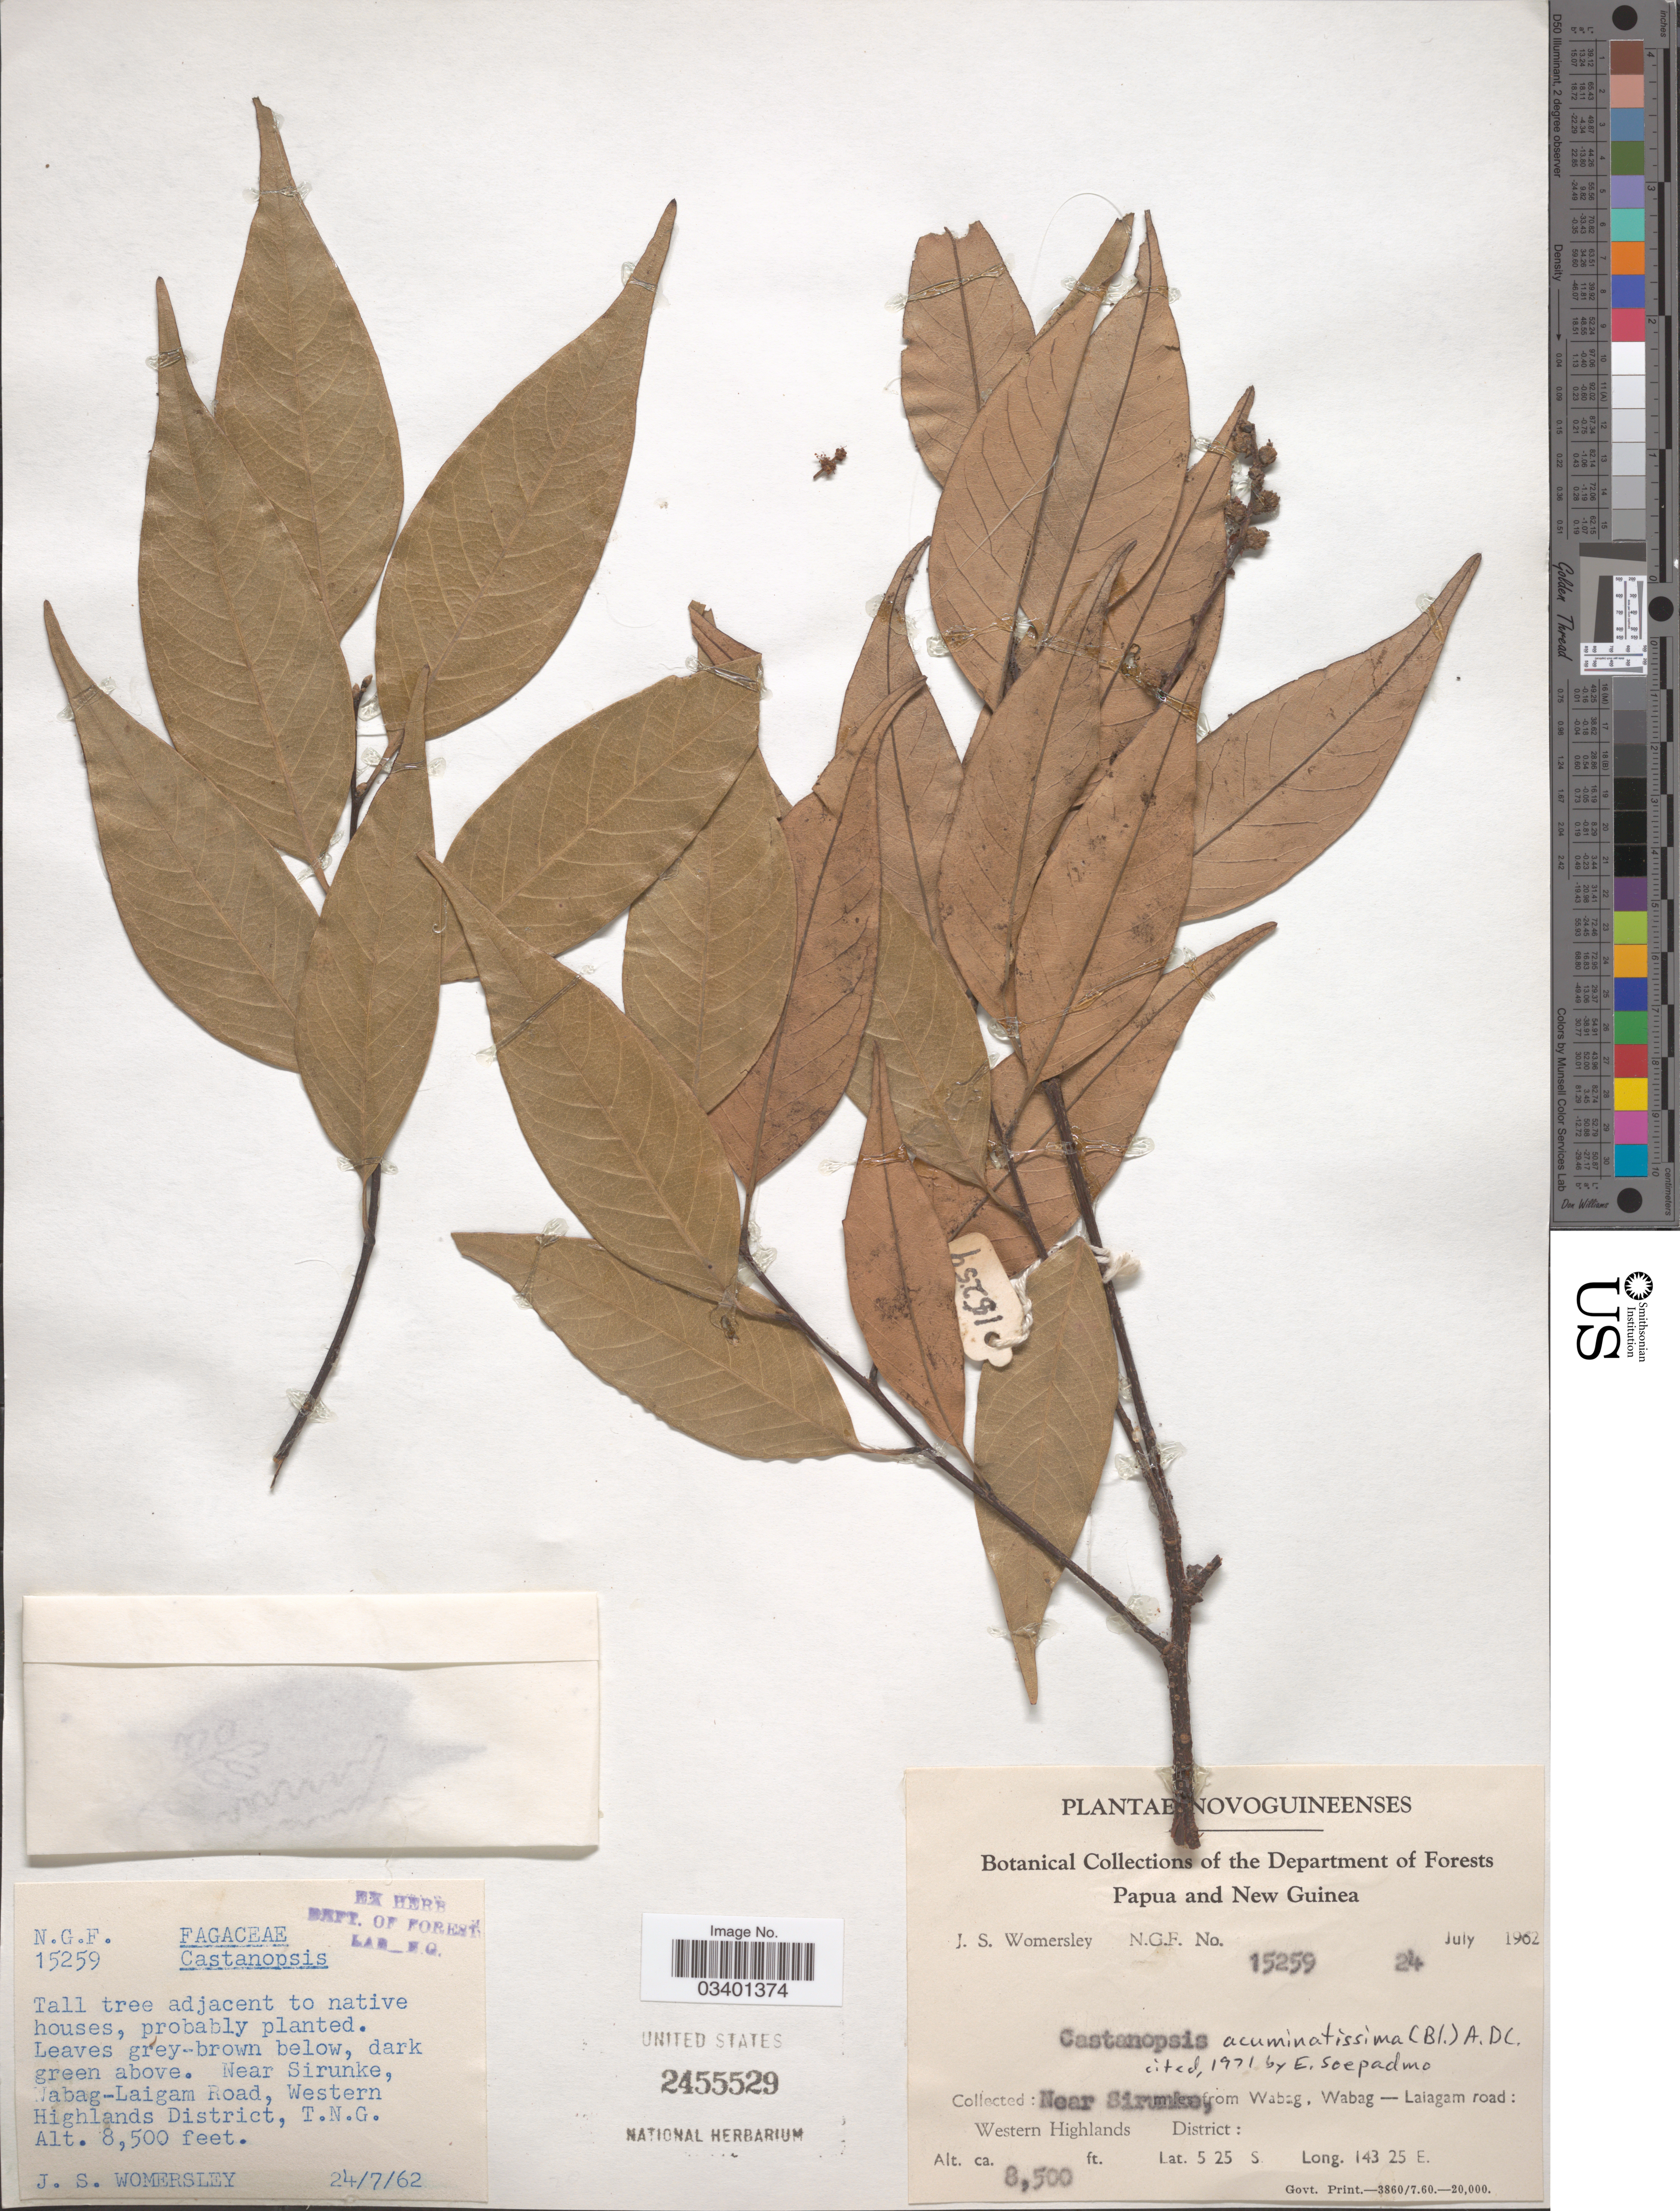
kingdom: Plantae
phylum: Tracheophyta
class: Magnoliopsida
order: Fagales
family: Fagaceae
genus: Castanopsis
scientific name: Castanopsis acuminatissima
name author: (Blume) A. DC.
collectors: J. S. Womersley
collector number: N.G.F.15259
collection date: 1962-07-24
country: Papua New Guinea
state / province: Western Highlands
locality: Near Sirunke, Wabag-Laigam Road, Western Highlands District, T.N.G. Papua and New Guinea.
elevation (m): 2591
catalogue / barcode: US 2455529